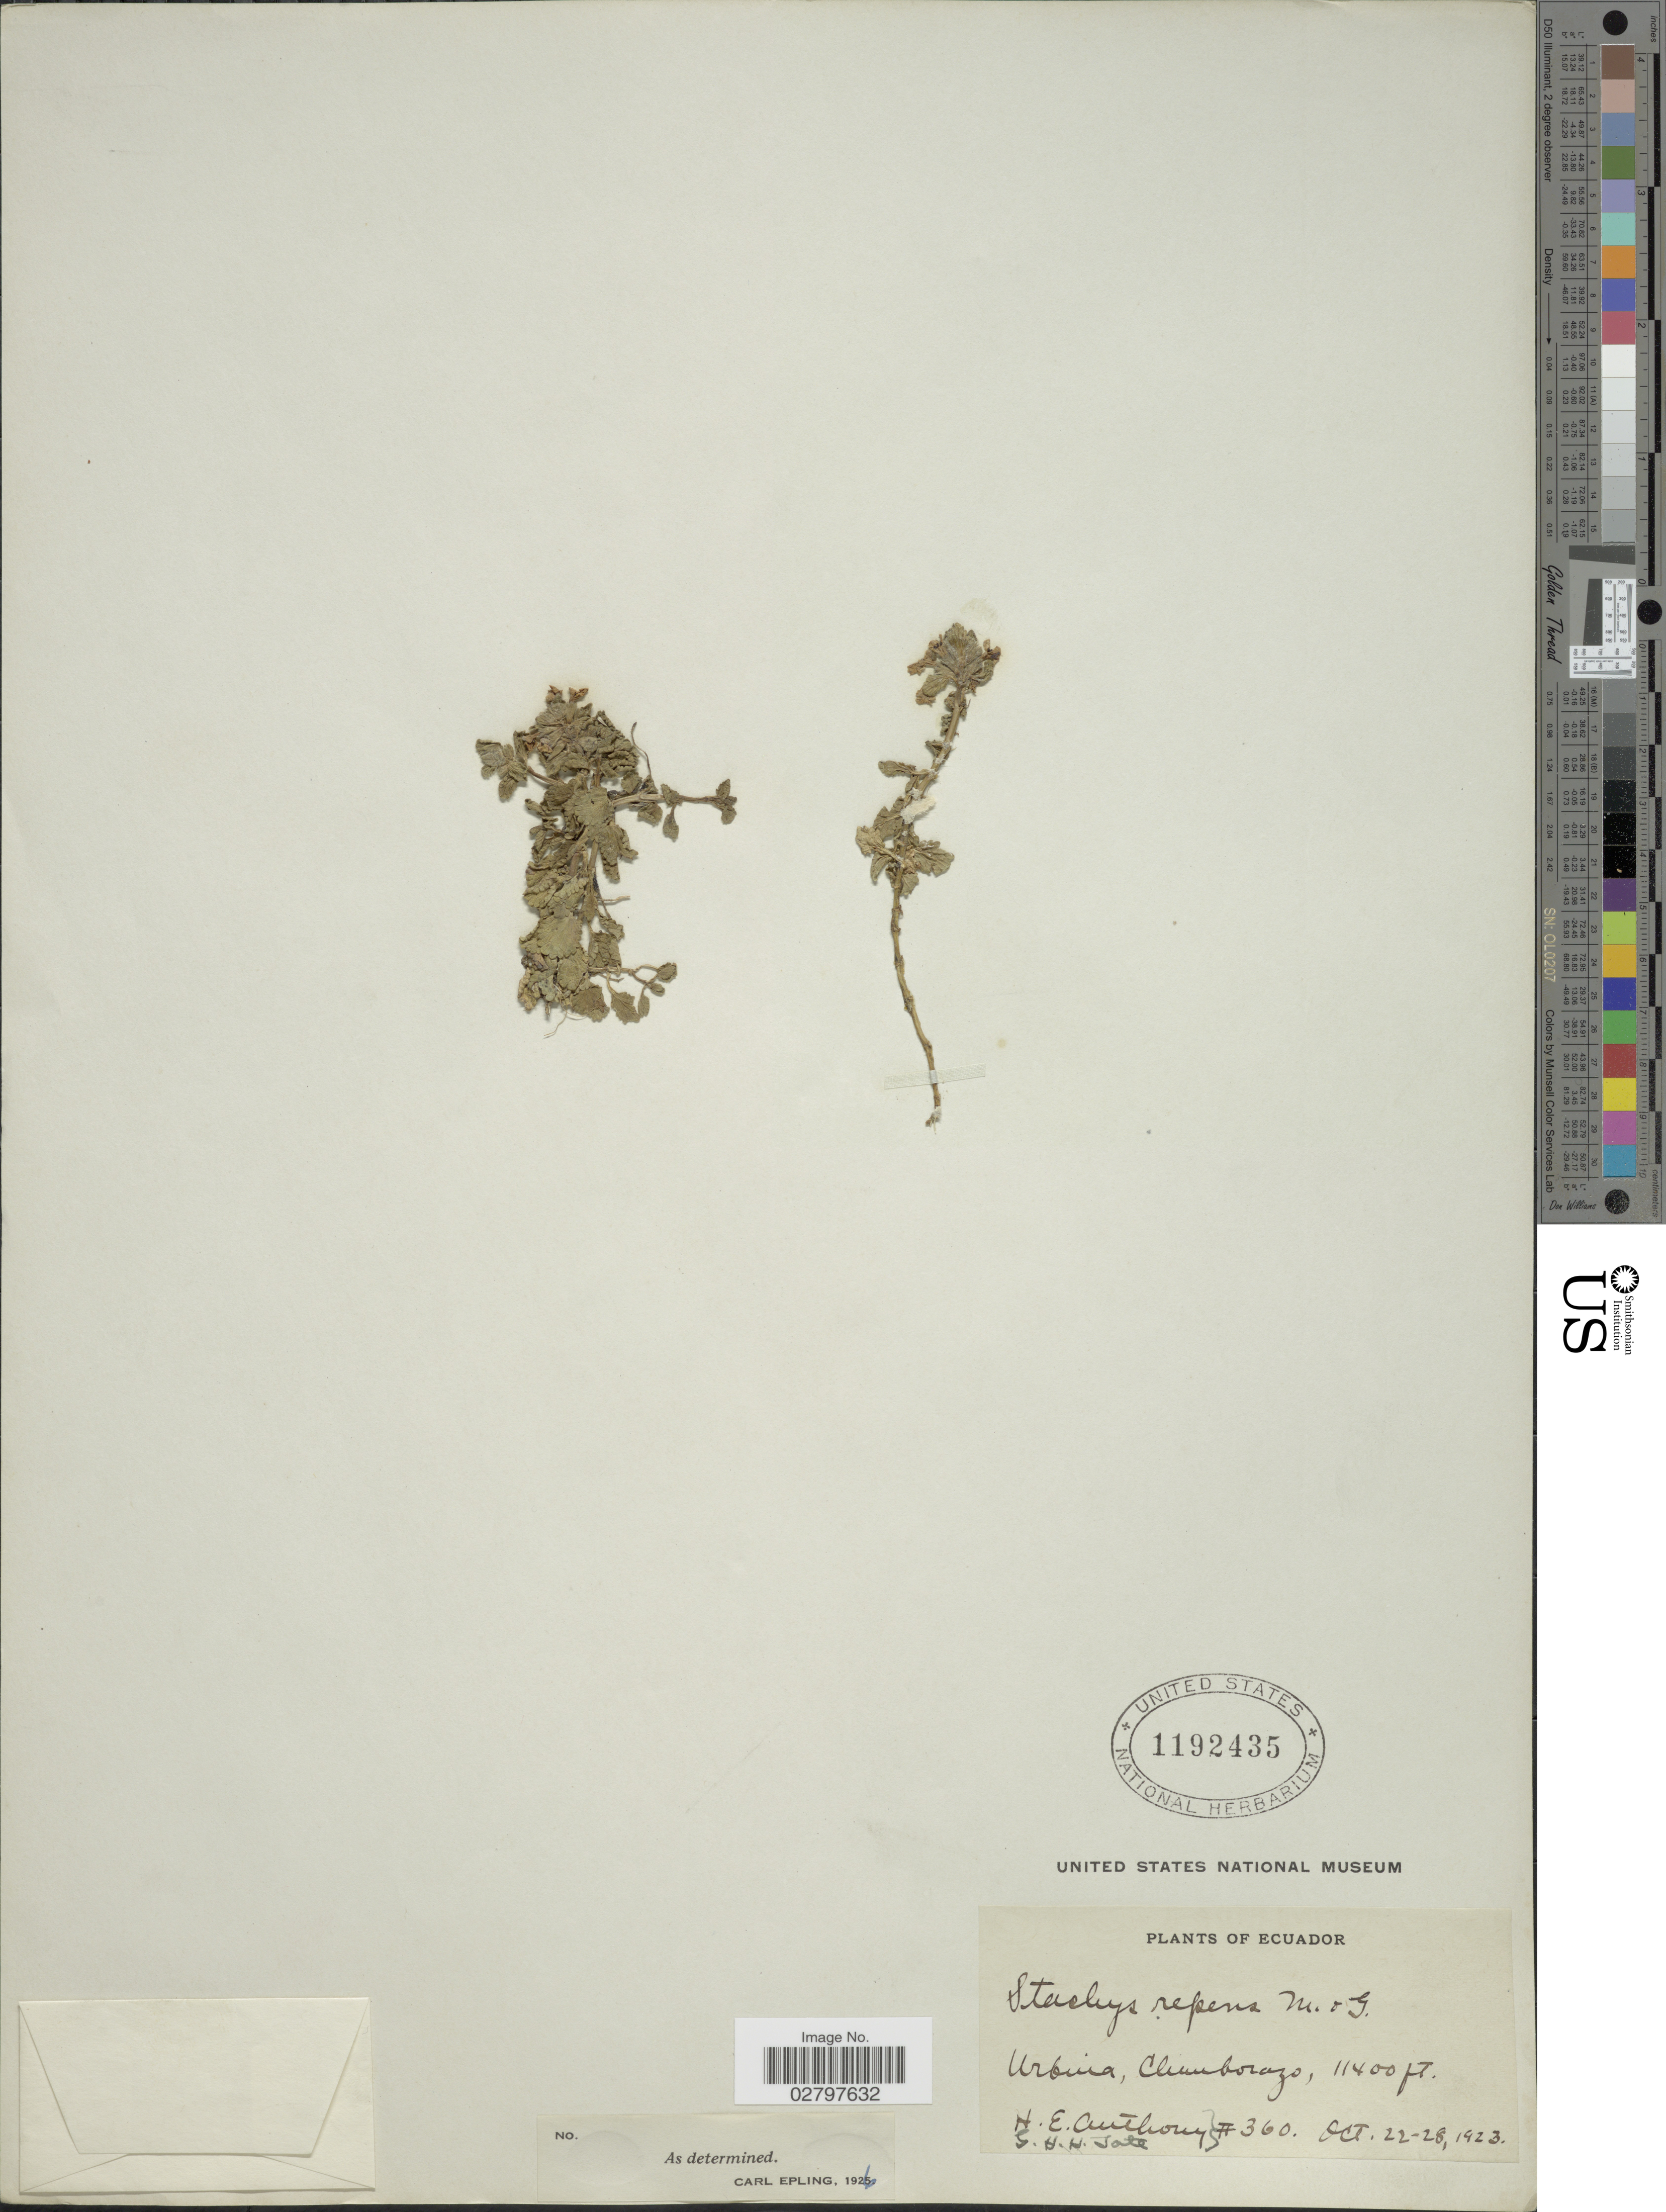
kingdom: Plantae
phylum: Tracheophyta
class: Magnoliopsida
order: Lamiales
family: Lamiaceae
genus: Stachys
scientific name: Stachys repens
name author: Schur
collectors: H. E. Anthony & G. H. H.Tate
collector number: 360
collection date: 1923-10-22/1923-10-28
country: Ecuador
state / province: Chimborazo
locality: Urbina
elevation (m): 3475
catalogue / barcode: US 1192435